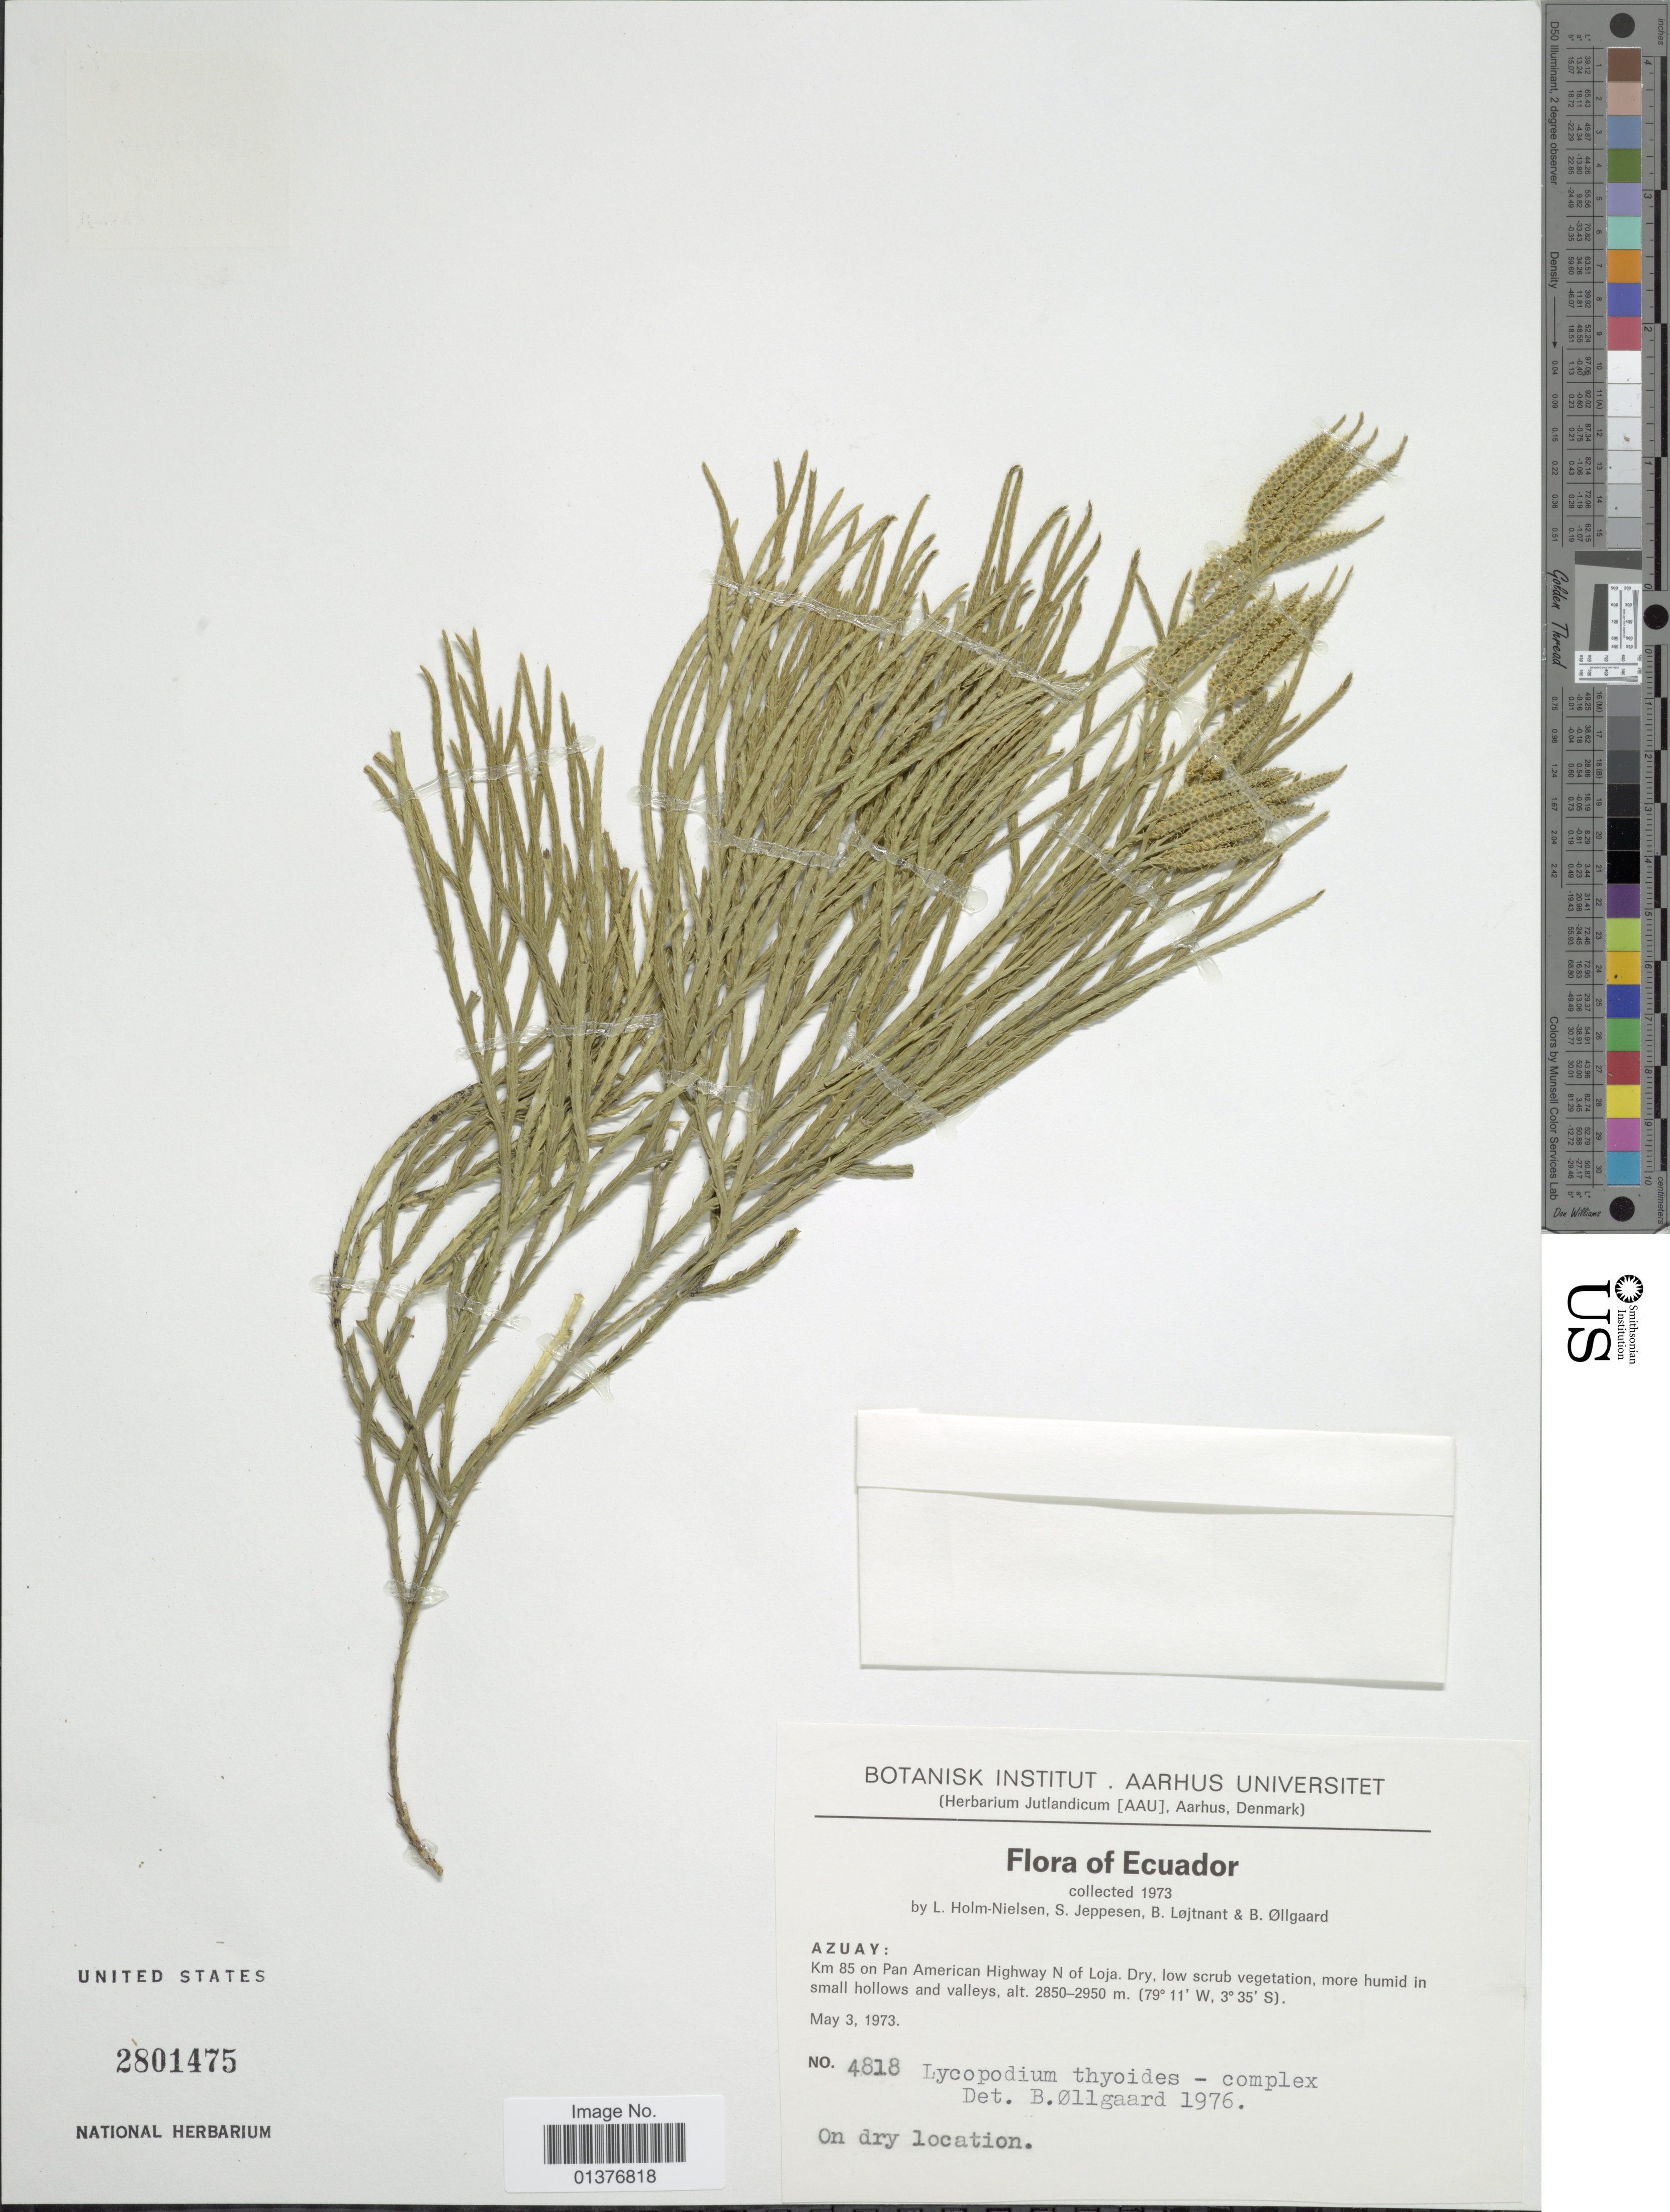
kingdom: Plantae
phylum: Tracheophyta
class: Lycopodiopsida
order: Lycopodiales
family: Lycopodiaceae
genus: Diphasiastrum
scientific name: Diphasiastrum thyoides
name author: (Humb. & Bonpl. ex Willd.) Holub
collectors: L. B. Holm-Nielsen, S. Jeppesen, B. Löjtnant & B. Øllgaard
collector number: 4818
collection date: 1973-05-03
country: Ecuador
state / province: Azuay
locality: Km 85 on pan American Highway N of Loja, small hollows and valleys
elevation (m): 2850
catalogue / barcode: US 2801475